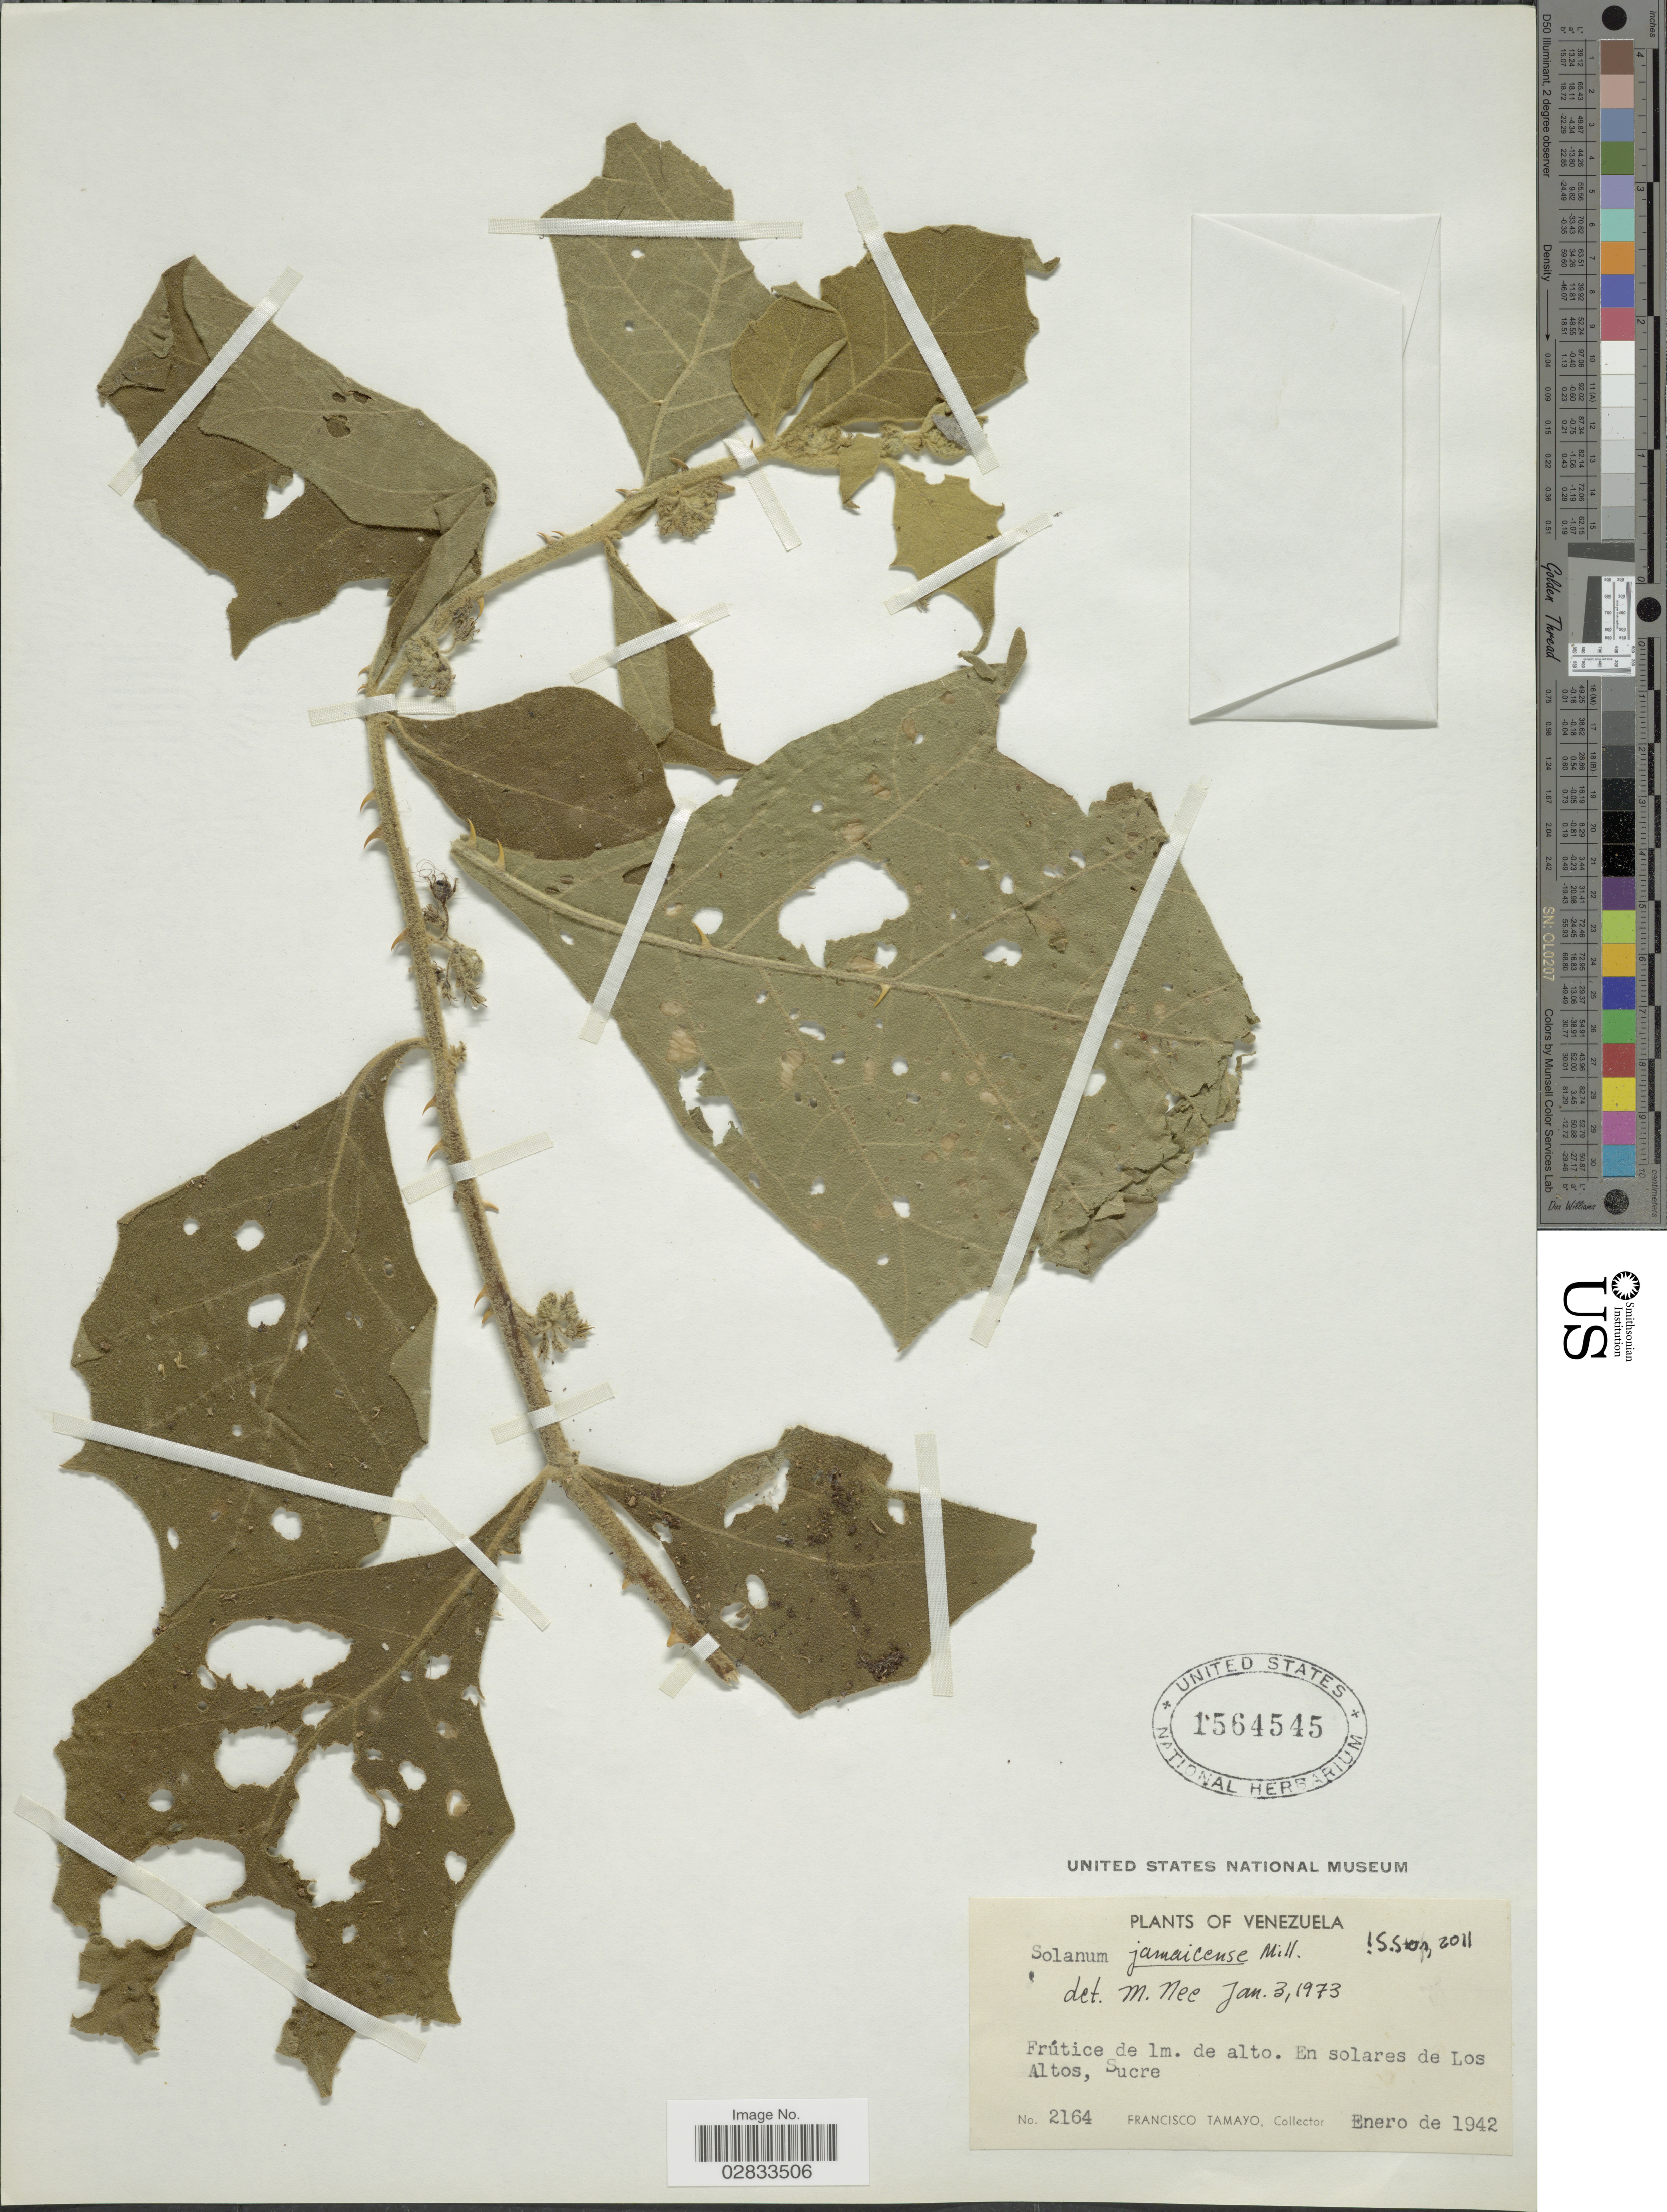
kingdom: Plantae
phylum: Tracheophyta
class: Magnoliopsida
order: Solanales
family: Solanaceae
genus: Solanum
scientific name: Solanum jamaicense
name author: Mill.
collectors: F. Tamayo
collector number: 2164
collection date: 1942-01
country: Venezuela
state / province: Sucre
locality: En solares de Los Altos.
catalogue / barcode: US 1564545